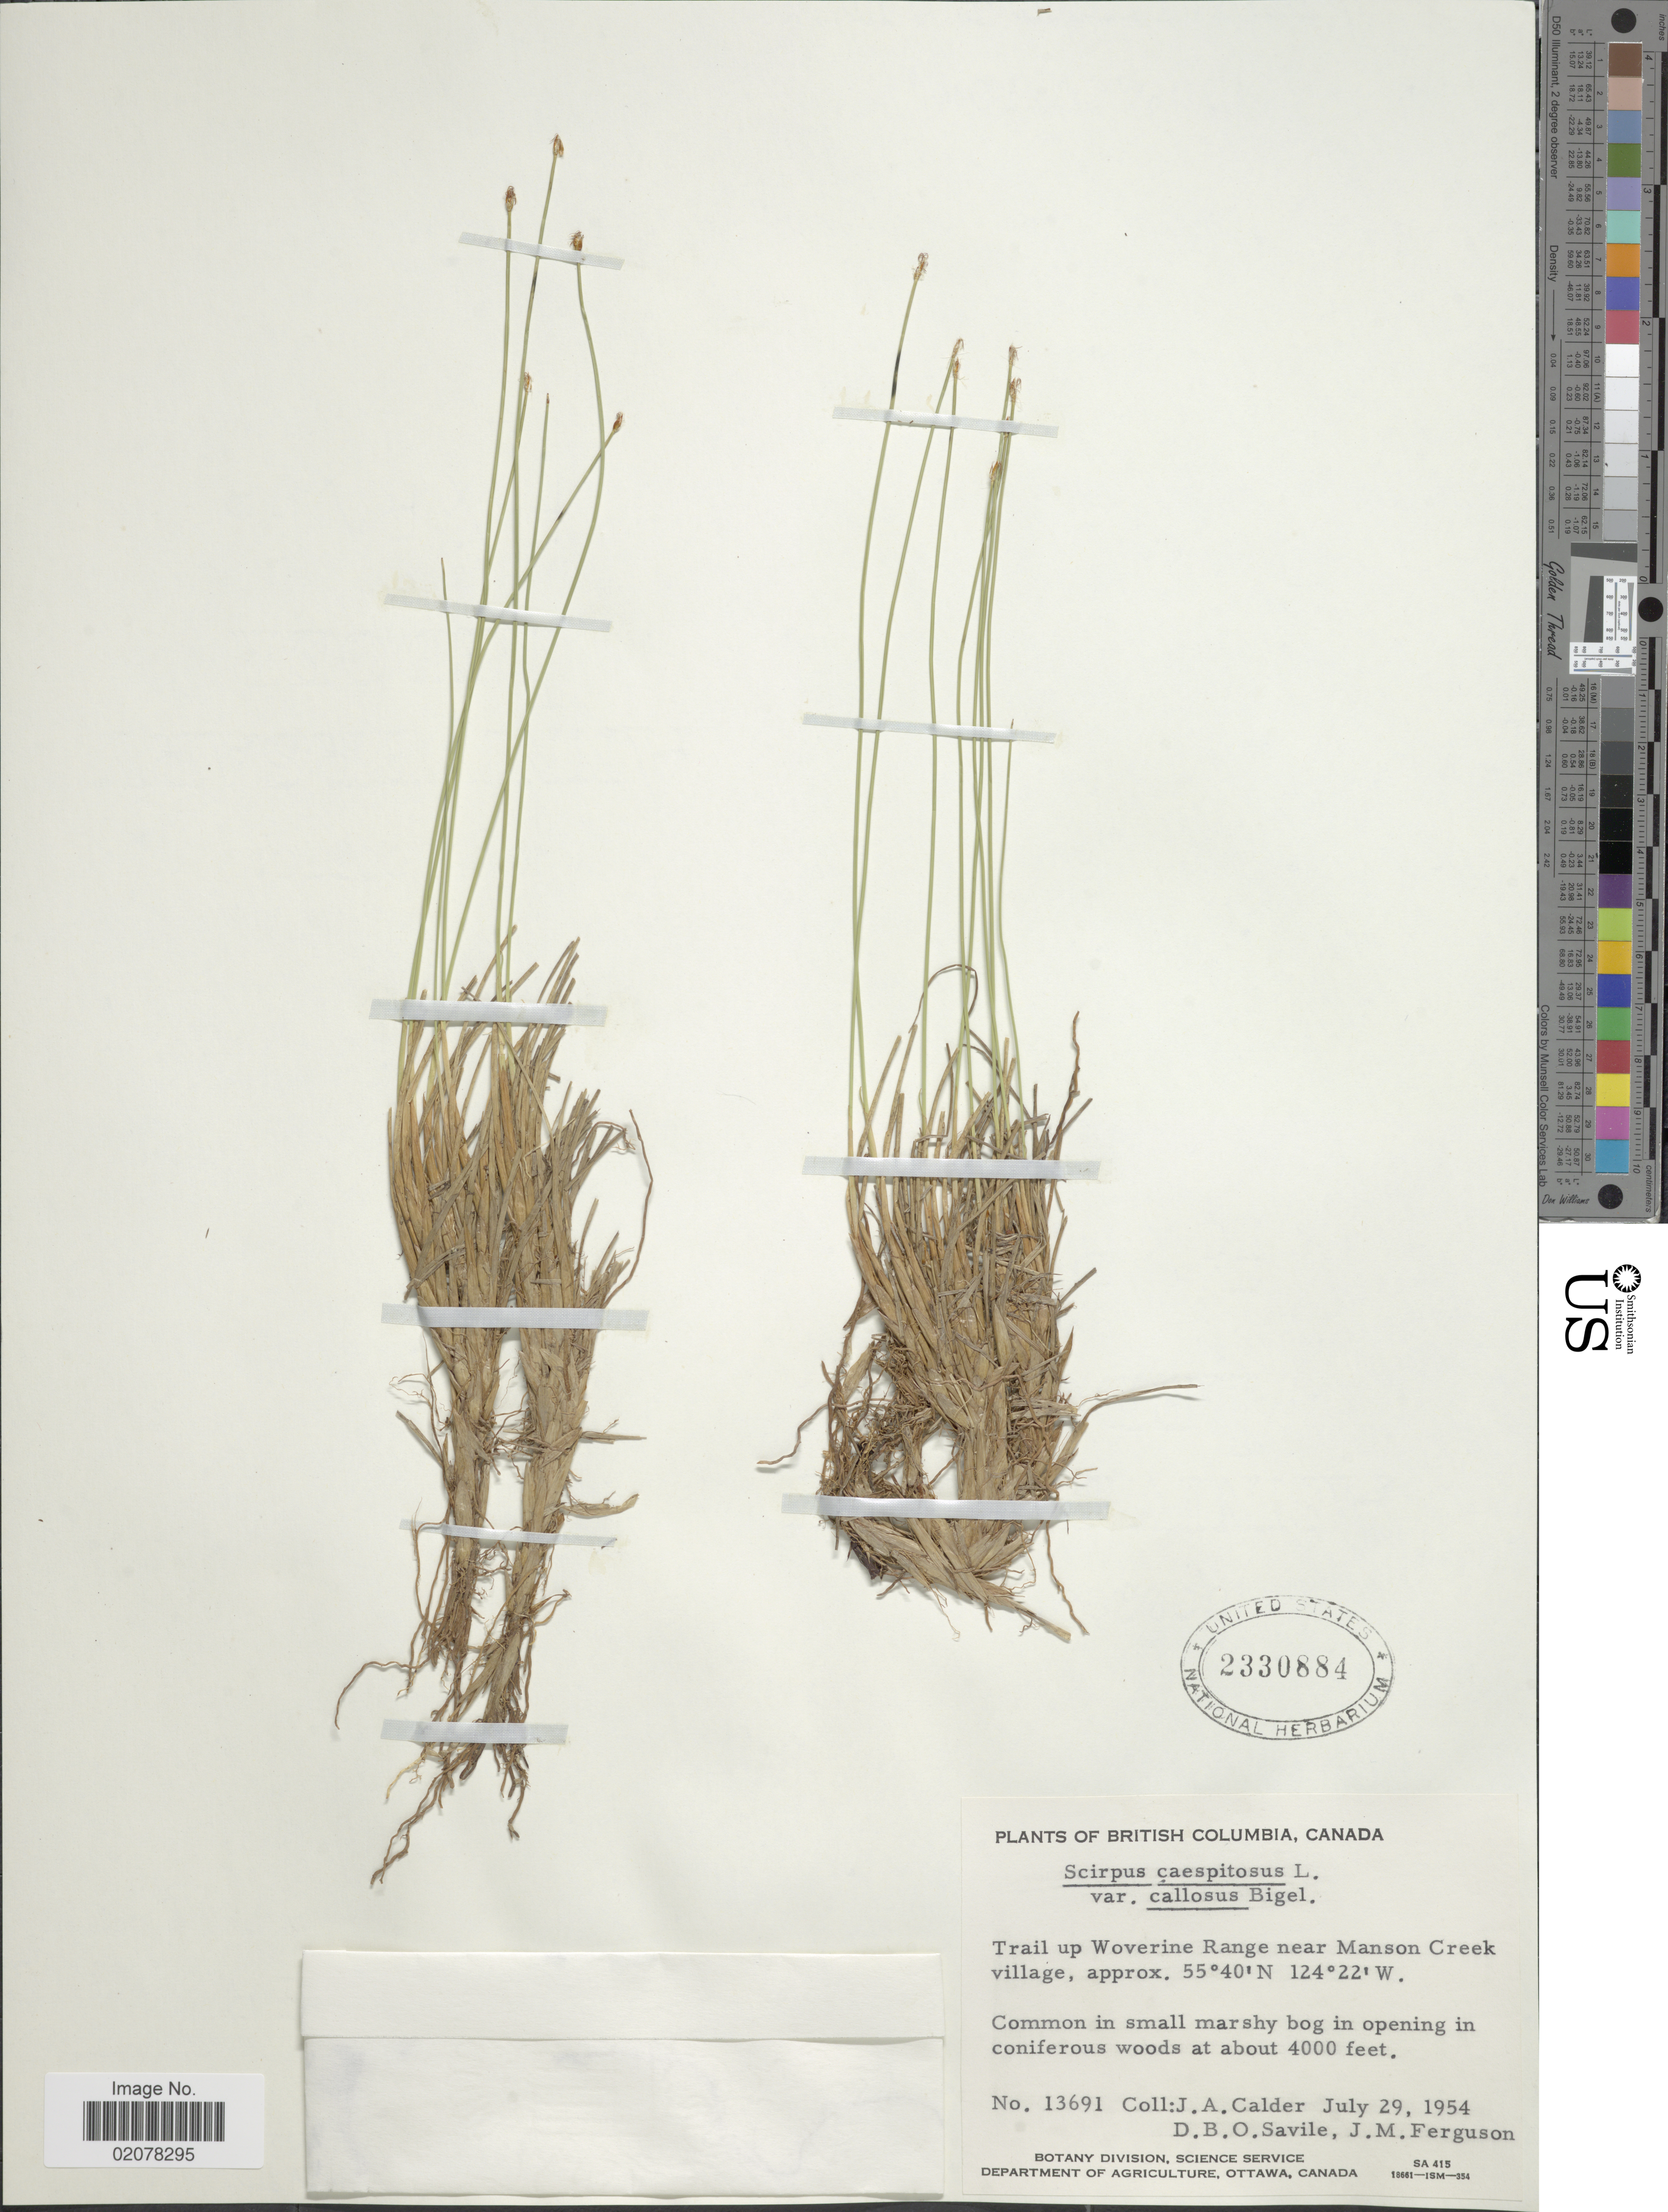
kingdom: Plantae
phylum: Tracheophyta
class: Liliopsida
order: Poales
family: Cyperaceae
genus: Trichophorum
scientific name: Trichophorum cespitosum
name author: (L.) Hartm.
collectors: J. A. Calder, D. Savile & J. M. Ferguson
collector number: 13691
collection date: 1954-07-29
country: Canada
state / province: British Columbia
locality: Trail up Woverine Range near Manson Creek village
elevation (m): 1219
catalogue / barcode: US 2330884